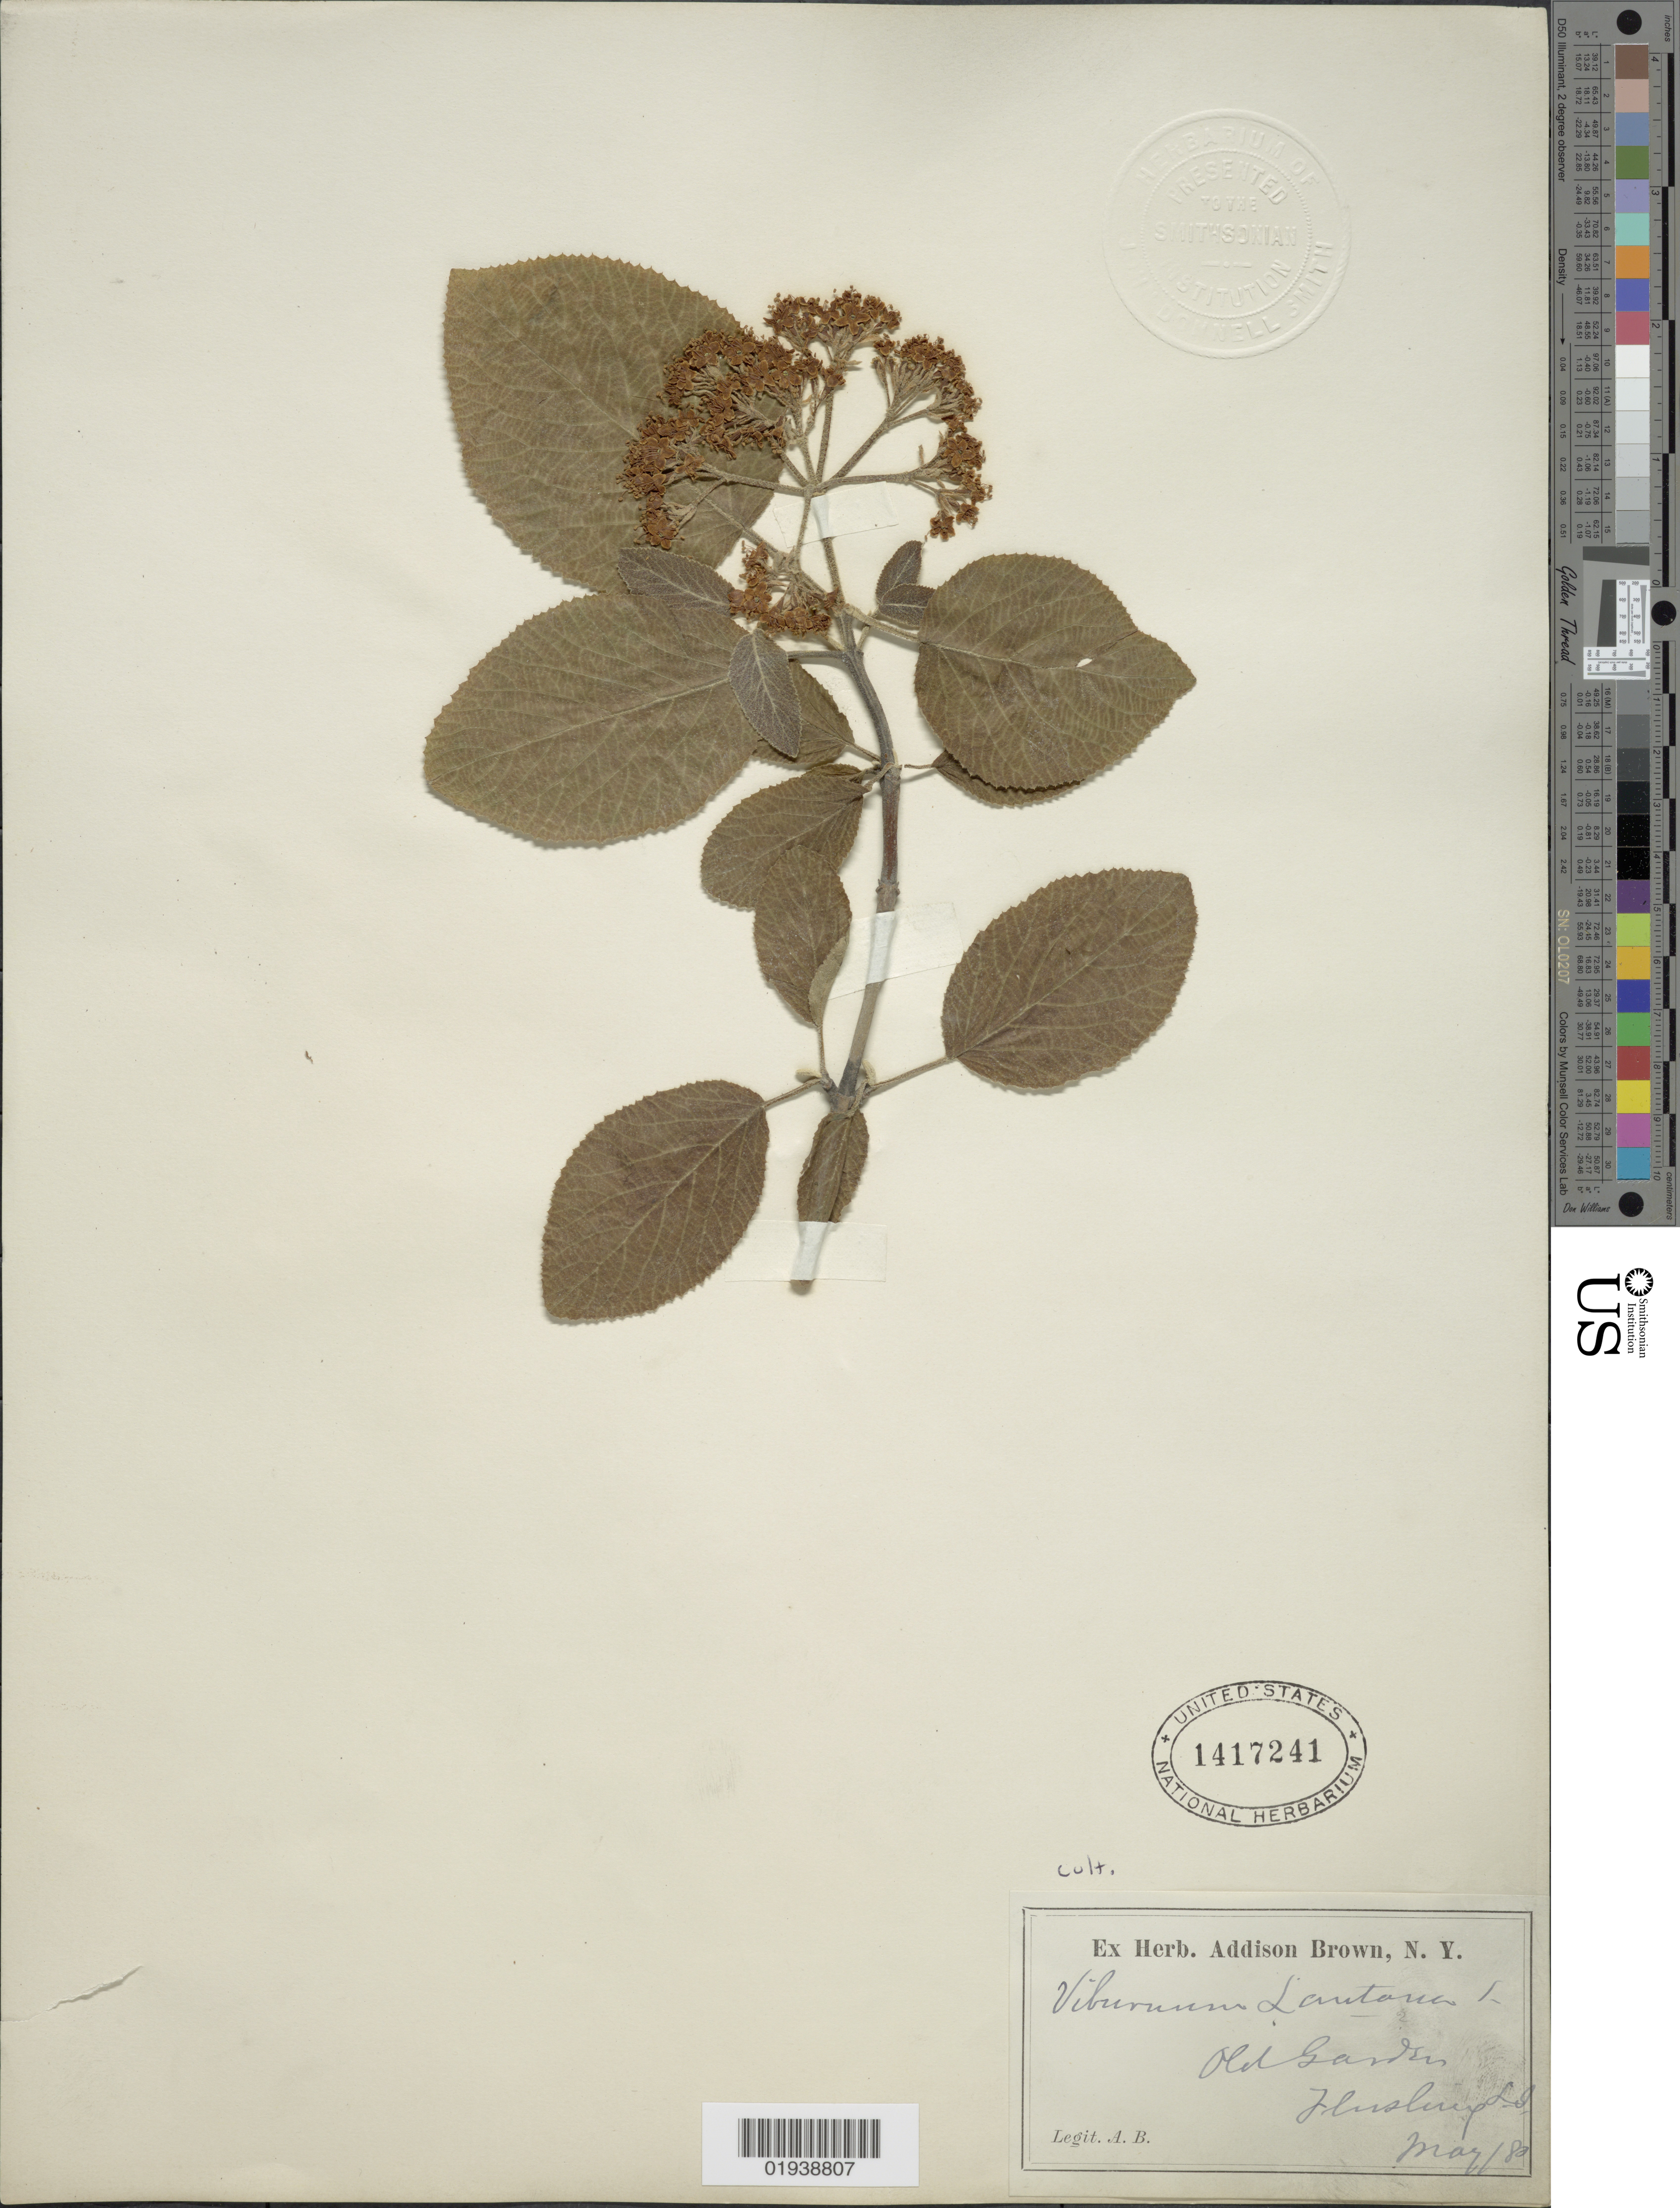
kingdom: Plantae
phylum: Tracheophyta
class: Magnoliopsida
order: Dipsacales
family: Viburnaceae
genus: Viburnum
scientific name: Viburnum lantana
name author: L.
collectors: A. Brown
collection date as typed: Transcribed d/m/y: /5/80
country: United States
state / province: New York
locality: Old Garden Flushing N.Y.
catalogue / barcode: US 1417241